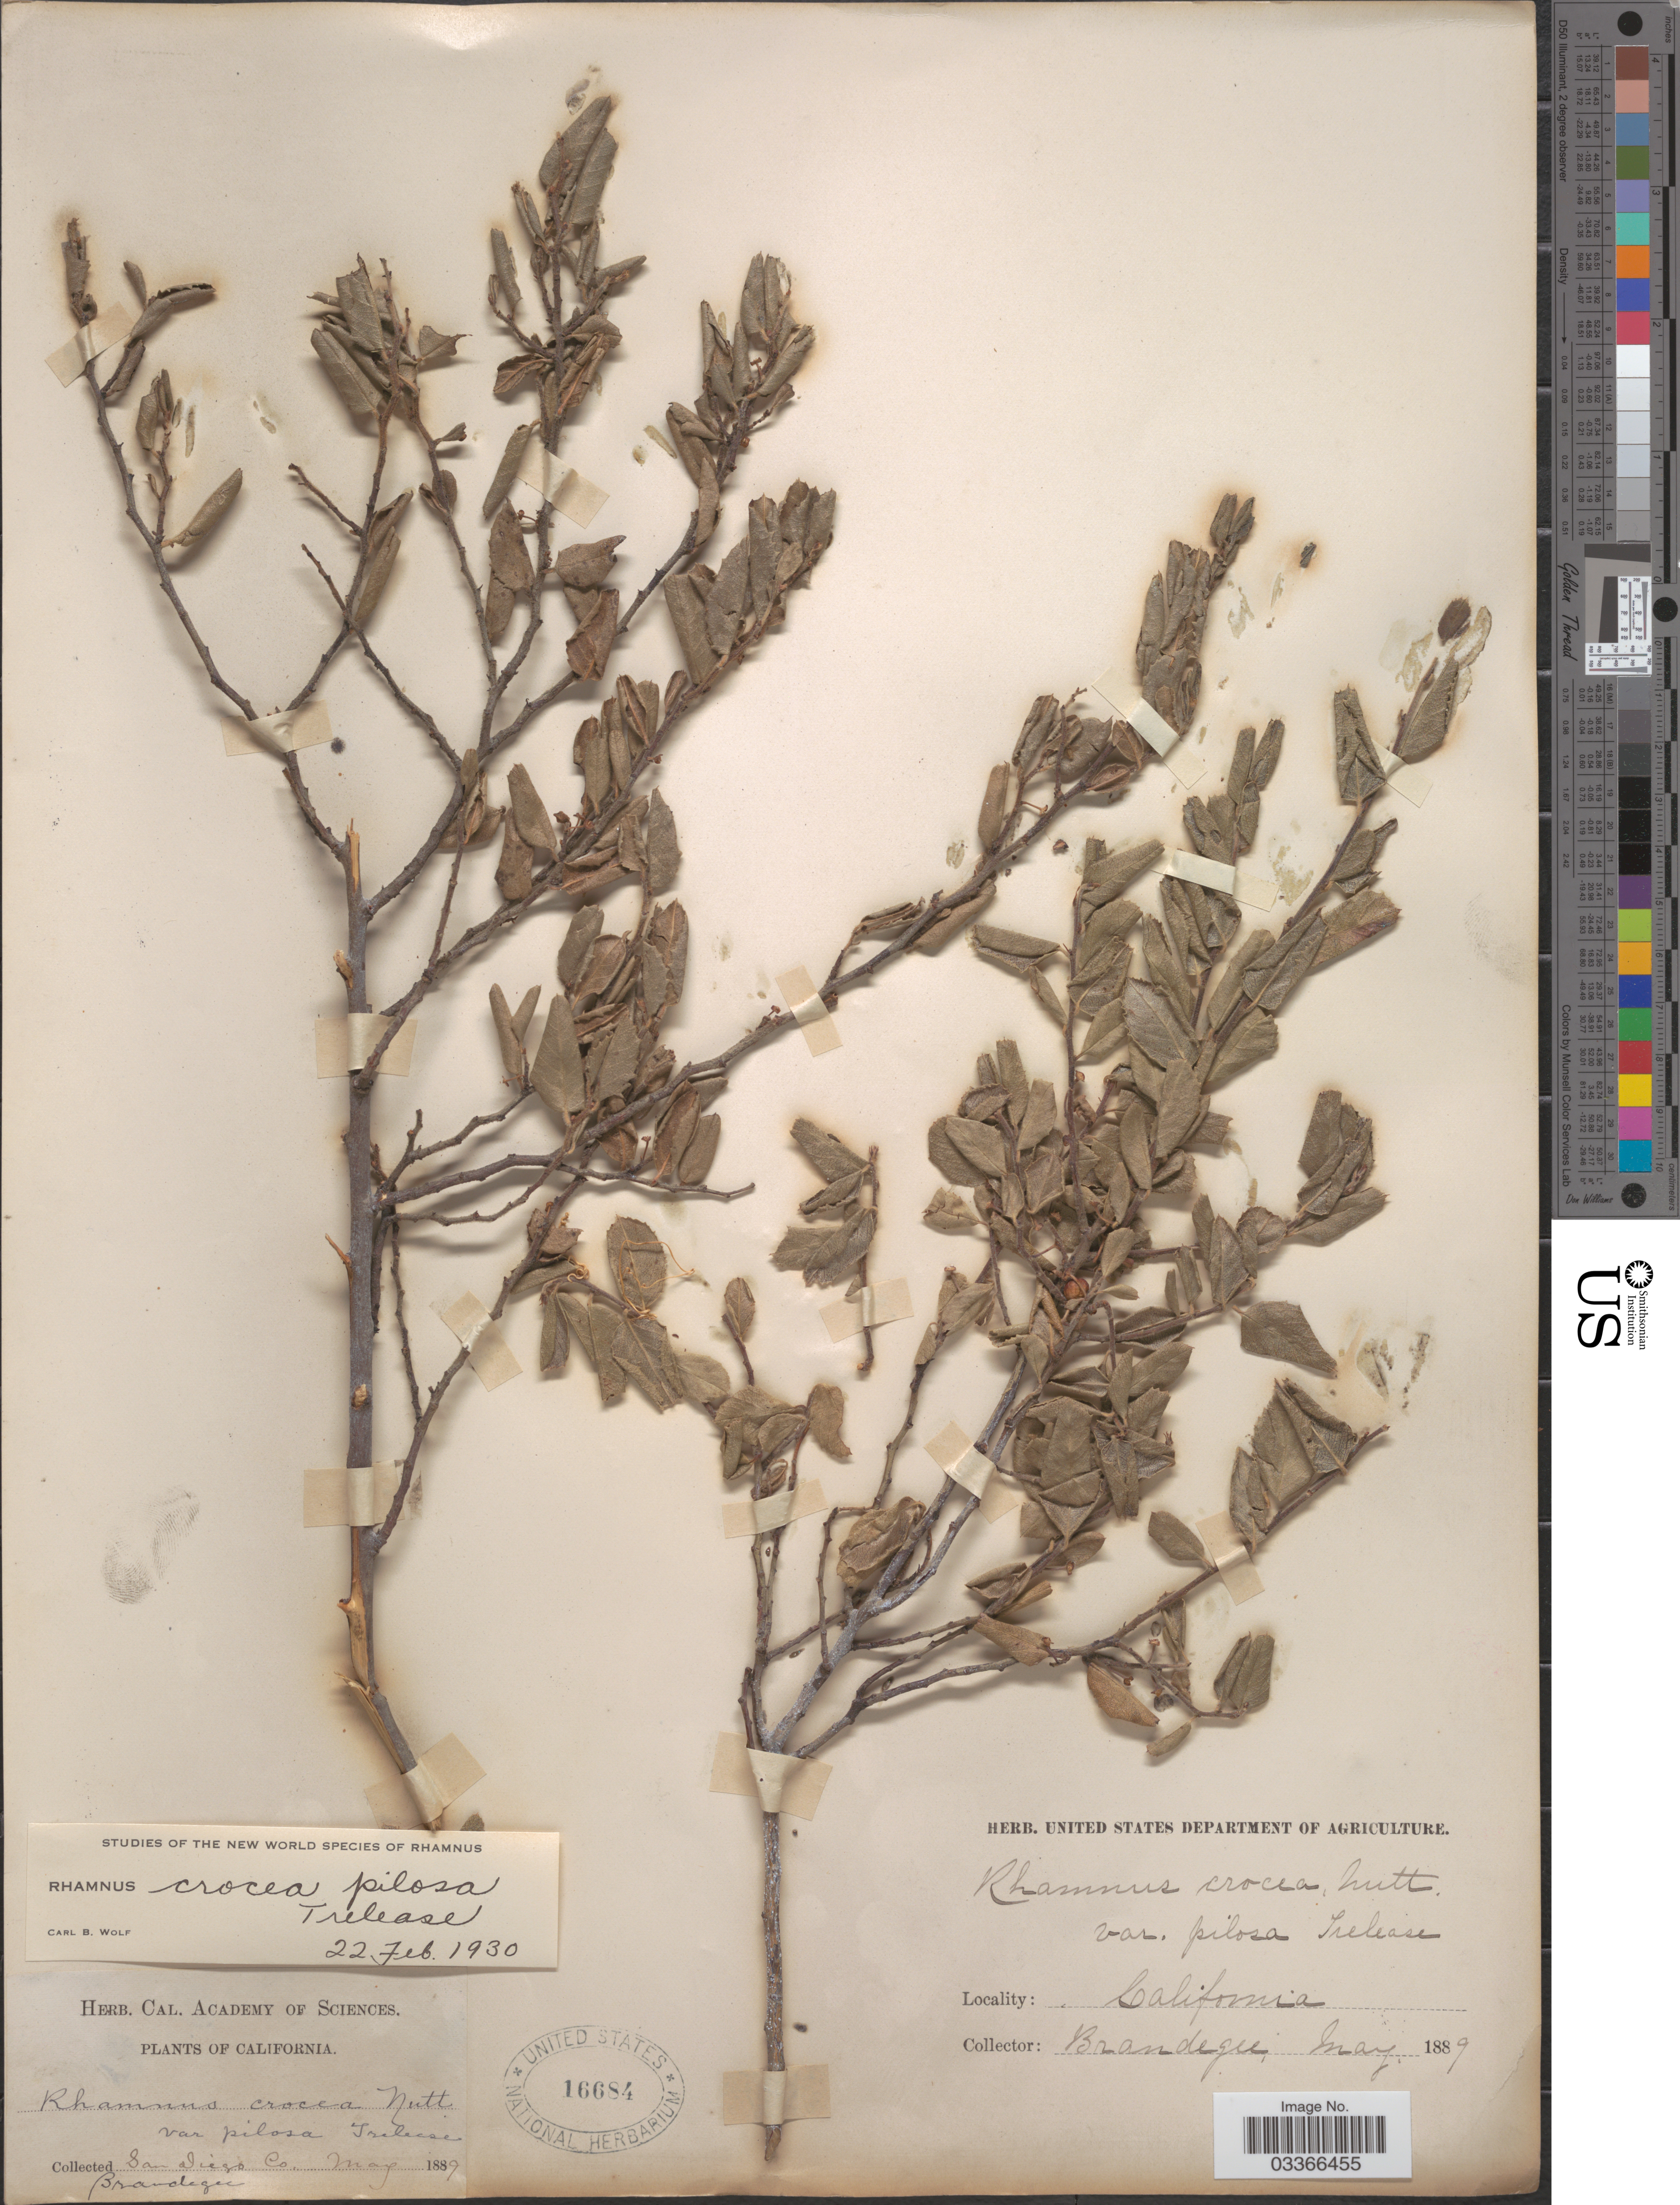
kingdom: Plantae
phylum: Tracheophyta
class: Magnoliopsida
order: Rosales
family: Rhamnaceae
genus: Rhamnus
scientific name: Rhamnus crocea var. pilosa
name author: Trel. ex Curran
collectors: -- Brandegee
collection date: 1889-05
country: United States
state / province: California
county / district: San Diego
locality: San Diego Co.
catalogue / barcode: US 16684